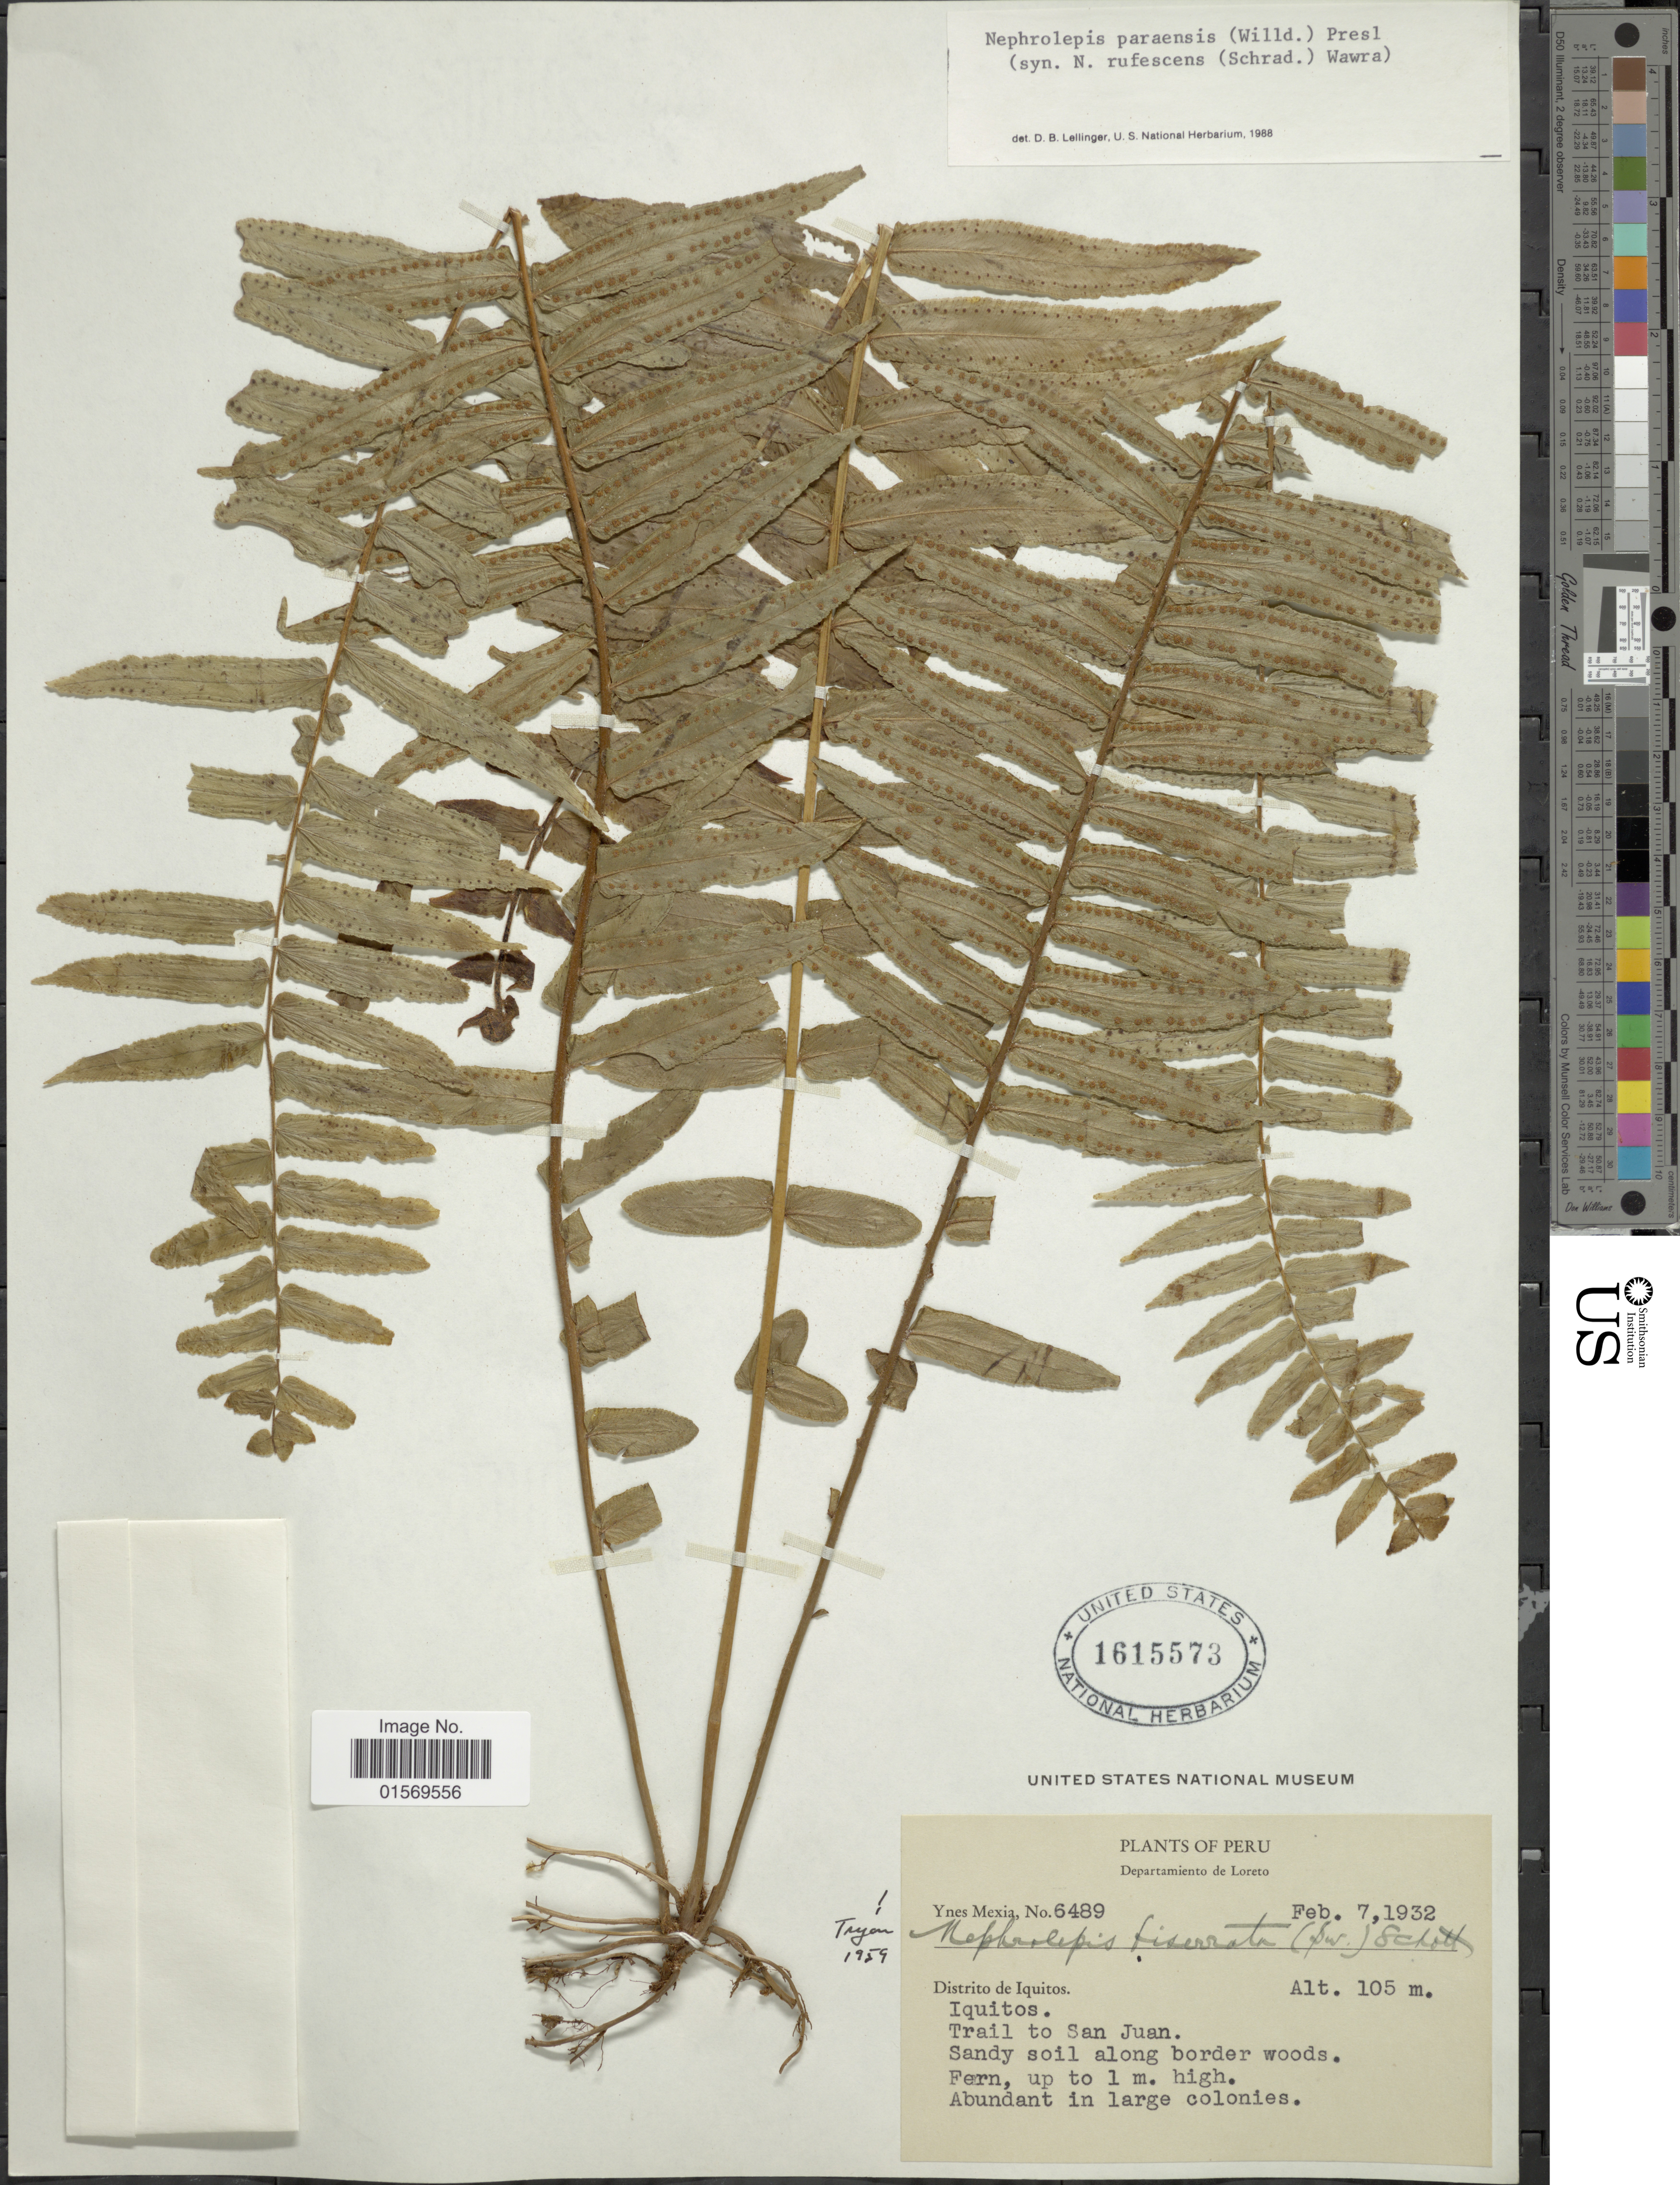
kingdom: Plantae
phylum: Tracheophyta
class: Polypodiopsida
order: Polypodiales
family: Nephrolepidaceae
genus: Nephrolepis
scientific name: Nephrolepis biserrata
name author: (Sw.) Schott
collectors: Y. Mexia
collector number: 6489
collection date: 1932-02-07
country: Peru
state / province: Loreto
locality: Distrito de Iquitos, trail to San Juan.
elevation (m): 105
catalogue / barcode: US 1615573